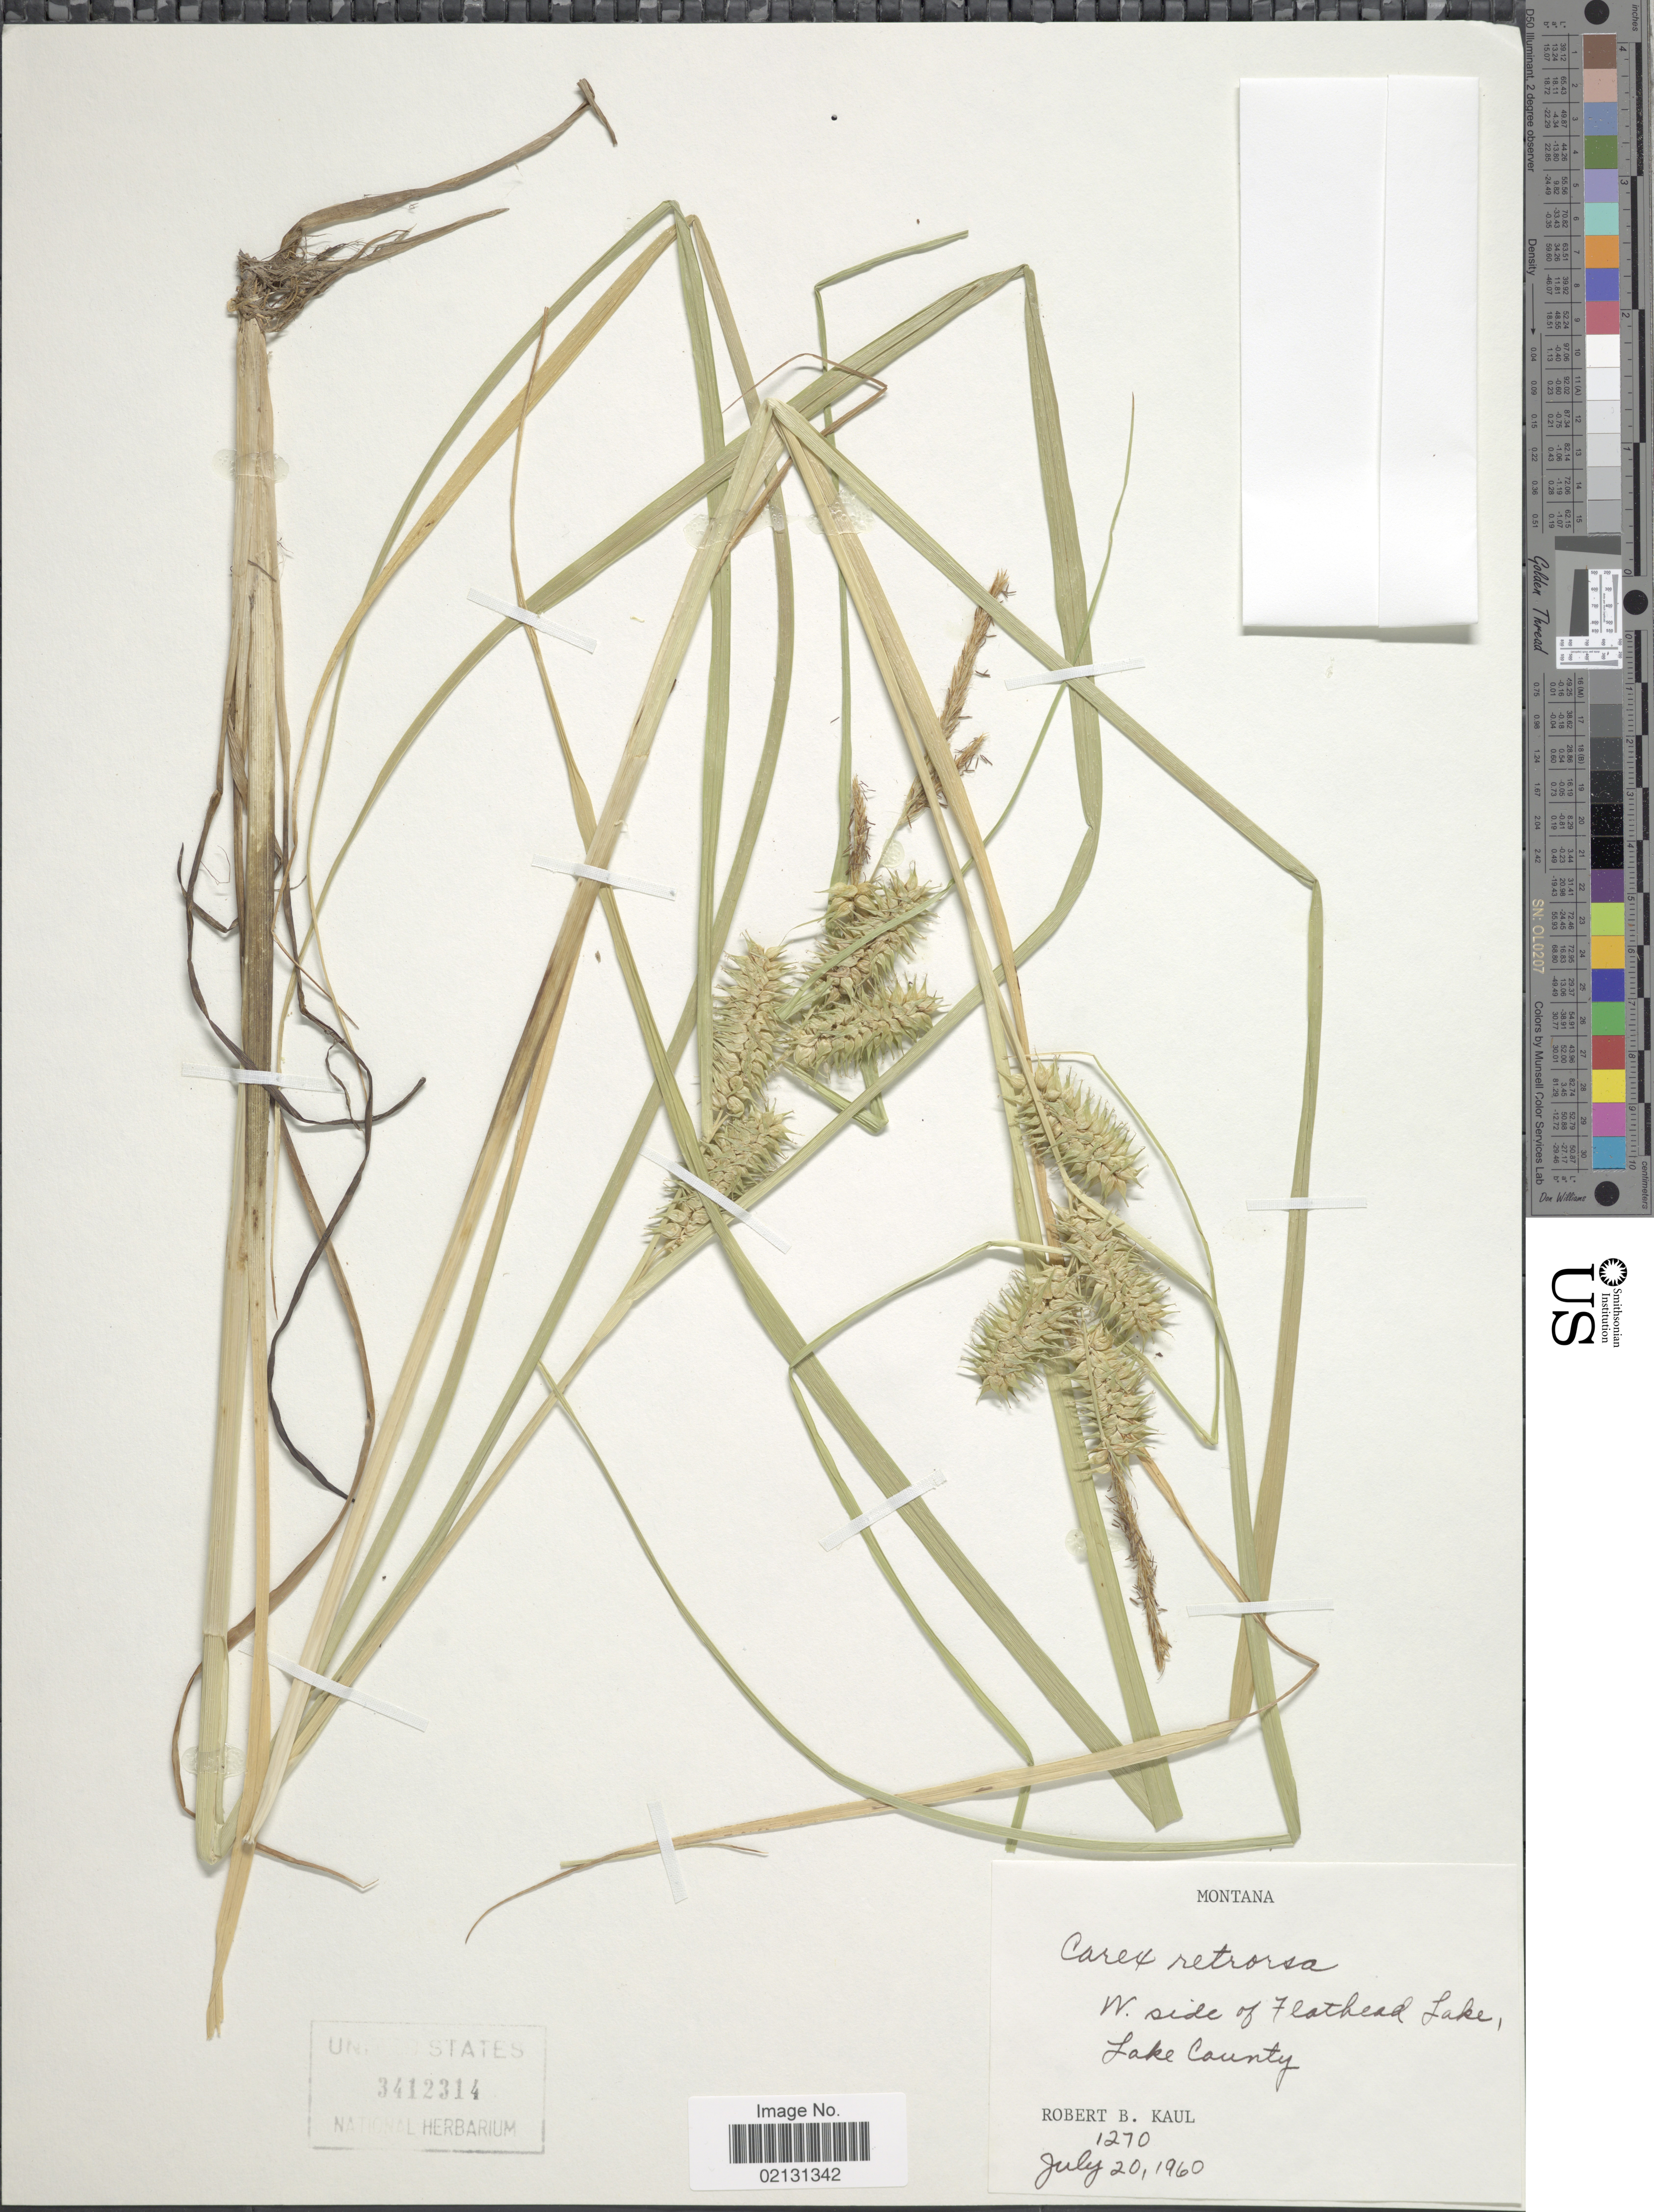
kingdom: Plantae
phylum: Tracheophyta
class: Liliopsida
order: Poales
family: Cyperaceae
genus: Carex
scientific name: Carex retrorsa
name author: Schwein.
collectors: R. Kaul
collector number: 1270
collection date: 1960-07-20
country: United States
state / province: Montana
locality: W side of Flathead Lake, Lake County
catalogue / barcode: US 3412314